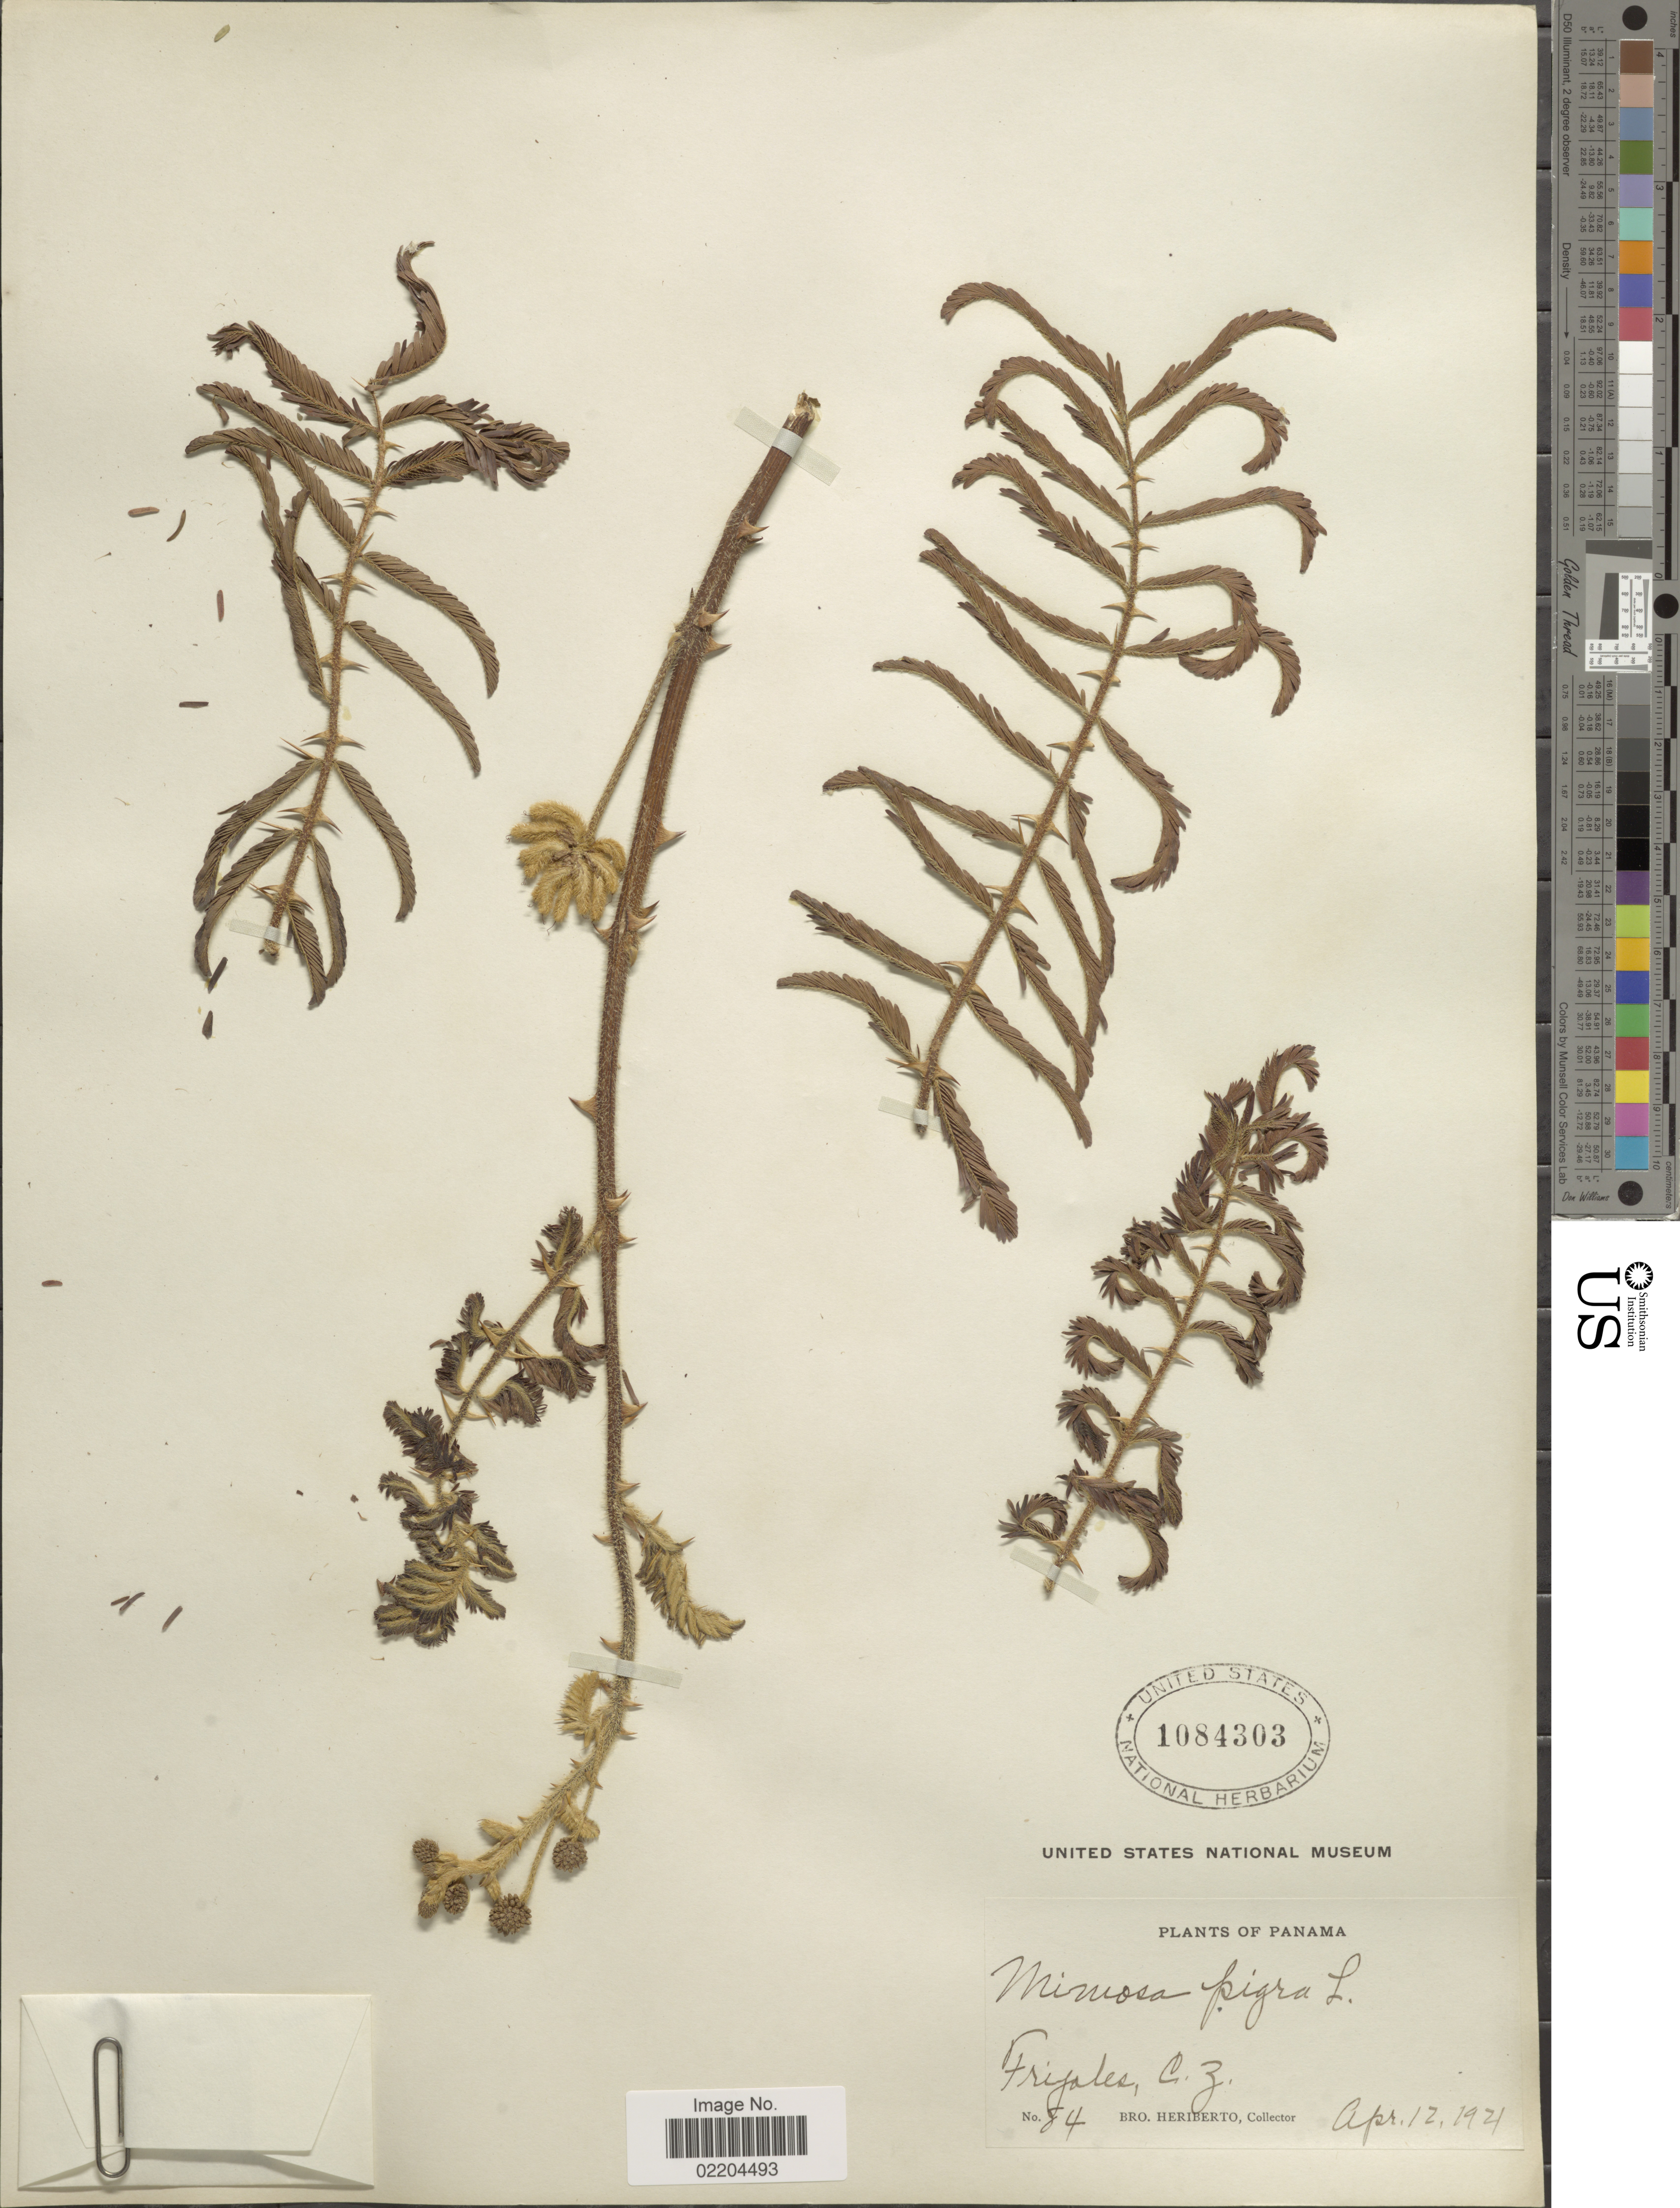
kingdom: Plantae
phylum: Tracheophyta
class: Magnoliopsida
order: Fabales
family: Fabaceae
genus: Mimosa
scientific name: Mimosa pigra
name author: L.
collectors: B. Heriberto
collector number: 84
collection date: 1921-04-12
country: Panama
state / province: Colón / Panamá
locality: Frizales, C. Z.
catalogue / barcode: US 1084303